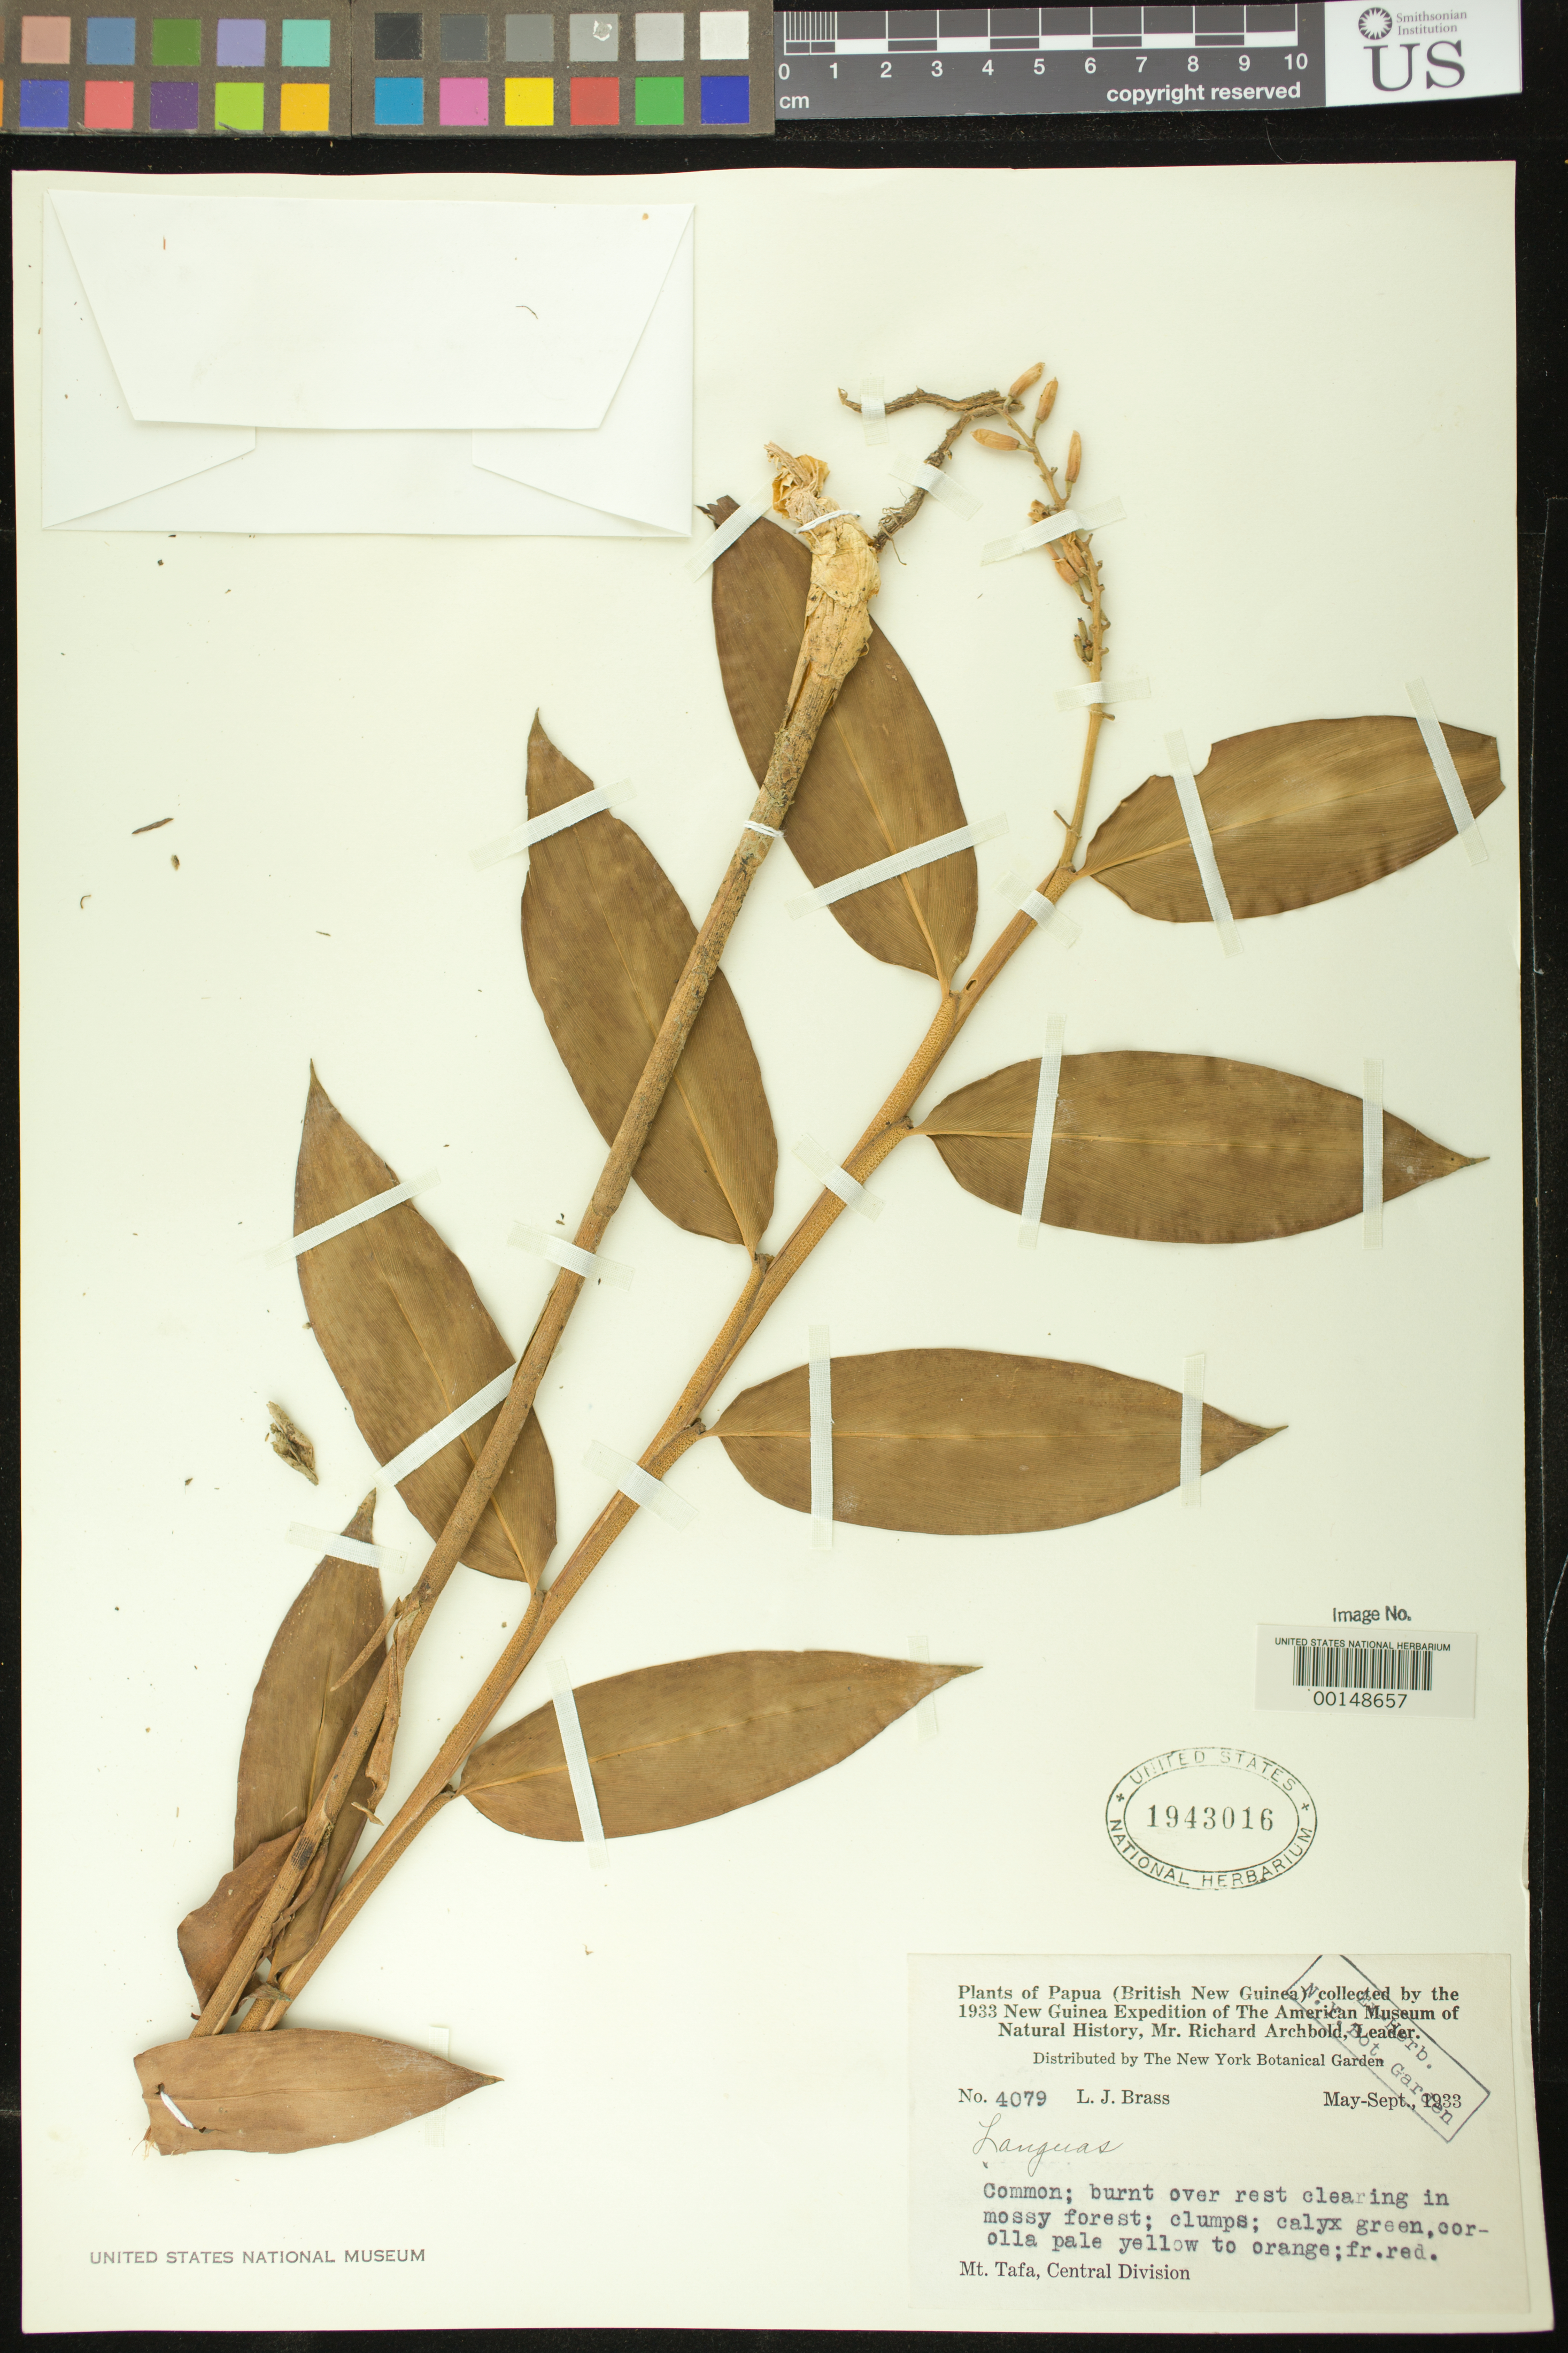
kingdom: Plantae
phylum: Tracheophyta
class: Liliopsida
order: Zingiberales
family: Zingiberaceae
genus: Alpinia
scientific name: Alpinia sp.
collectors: L. J. Brass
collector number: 4079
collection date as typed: May 1933 to -- Sep 1933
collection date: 1933-05/1933-09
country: Papua New Guinea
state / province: Central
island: New Guinea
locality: Central division, mt. tafa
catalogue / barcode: US 1943016